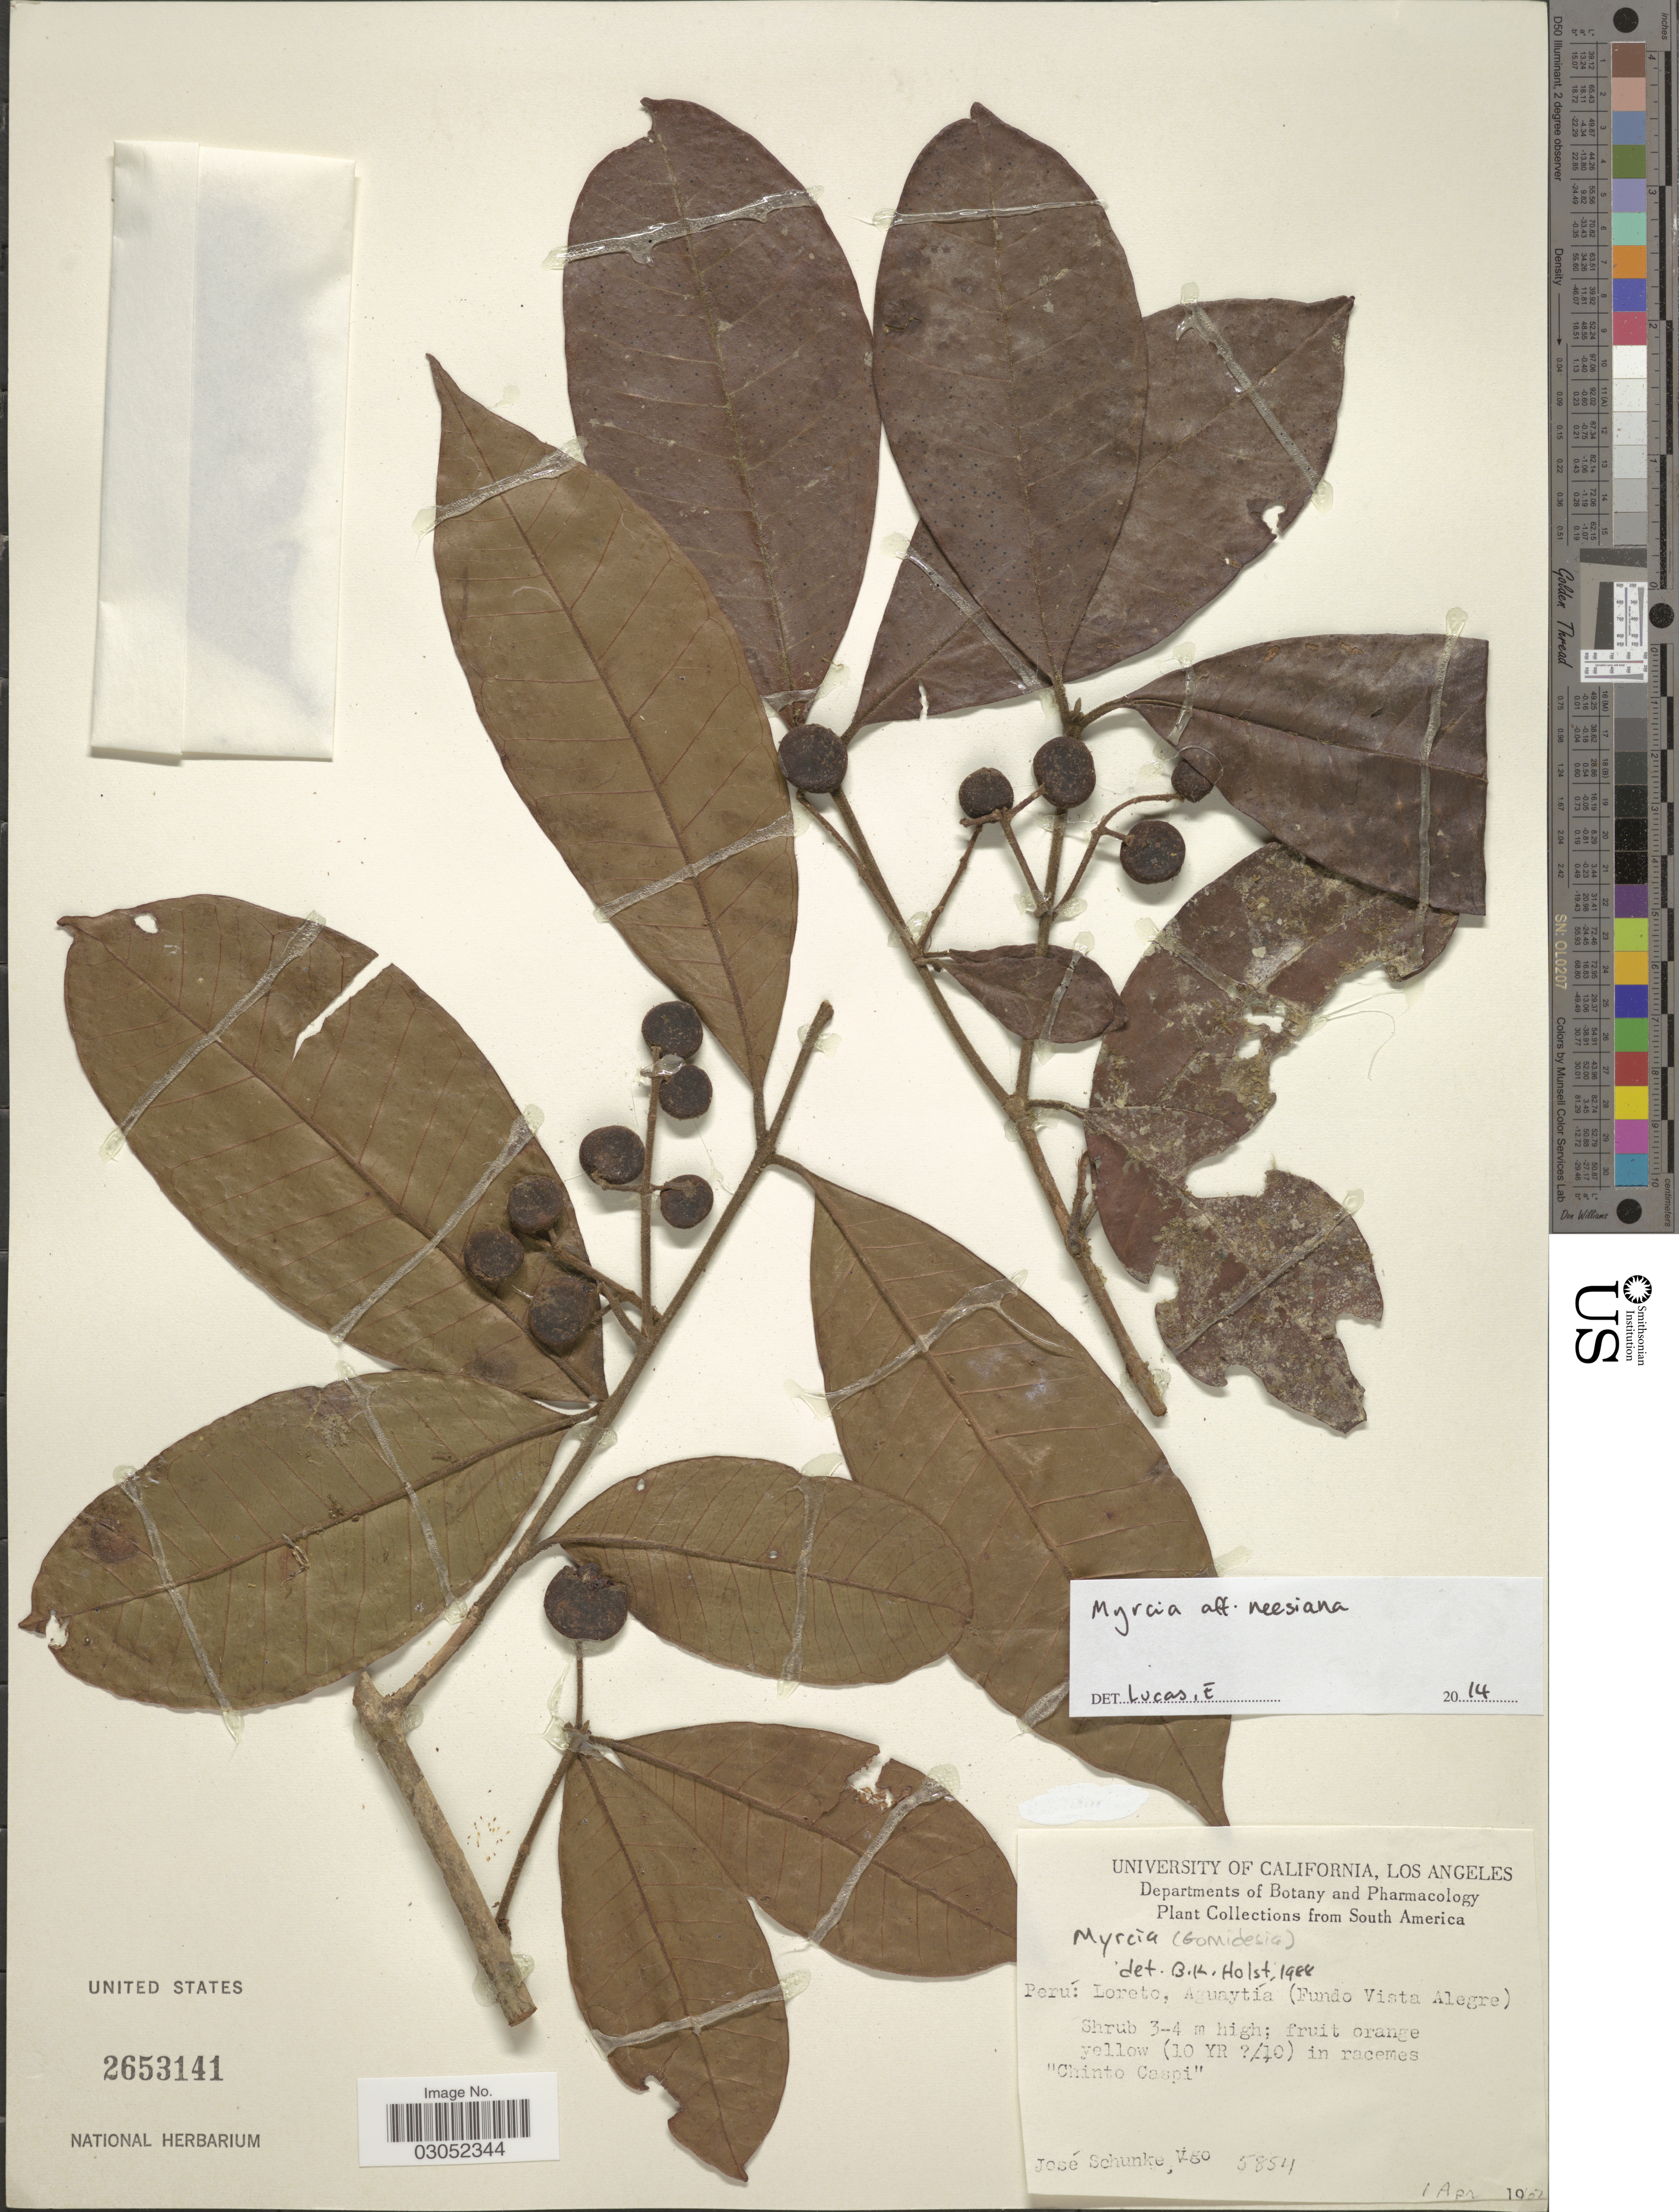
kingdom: Plantae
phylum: Tracheophyta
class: Magnoliopsida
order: Myrtales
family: Myrtaceae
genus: Myrcia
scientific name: Myrcia neesiana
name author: DC.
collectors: J. Schunke Vigo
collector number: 5854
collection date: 1952-04-01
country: Peru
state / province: Loreto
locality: Aguaytía (Fundo Vista Alegre).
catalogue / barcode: US 2653141